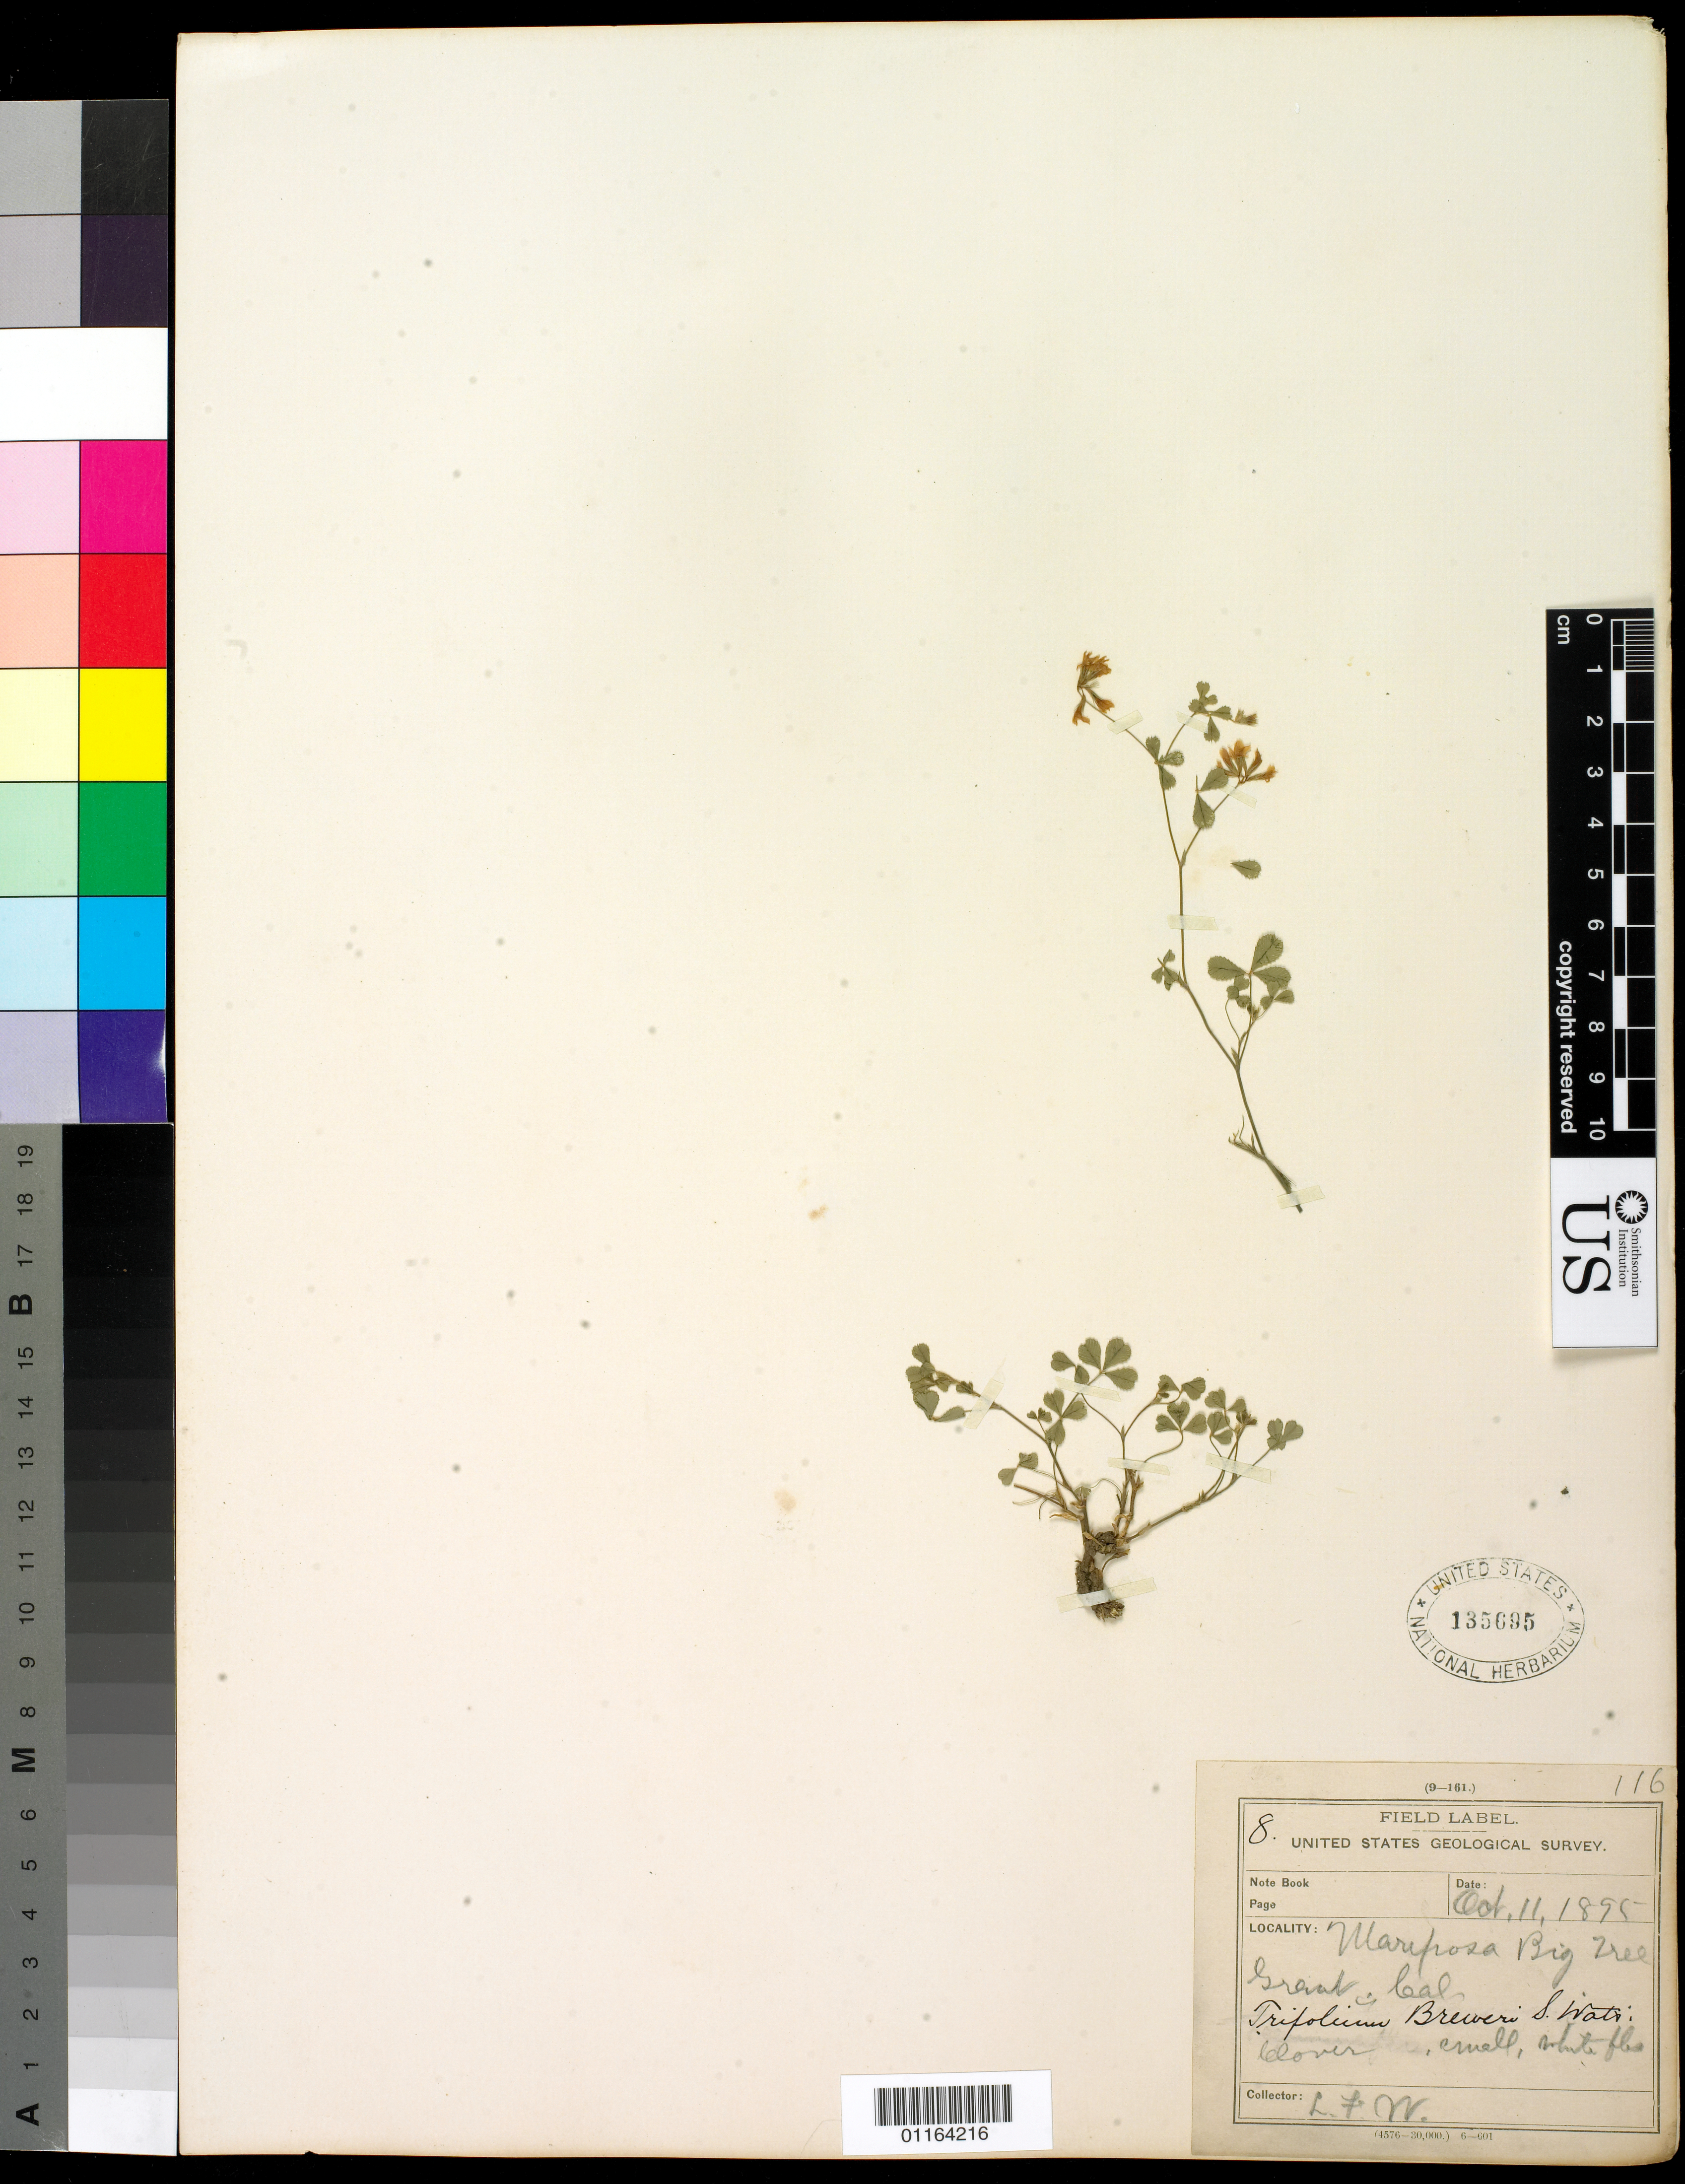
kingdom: Plantae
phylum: Tracheophyta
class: Magnoliopsida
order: Fabales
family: Fabaceae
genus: Trifolium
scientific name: Trifolium breweri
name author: S. Watson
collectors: L. F. Ward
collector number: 8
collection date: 1895-10-11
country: United States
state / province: California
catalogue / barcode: US 135695